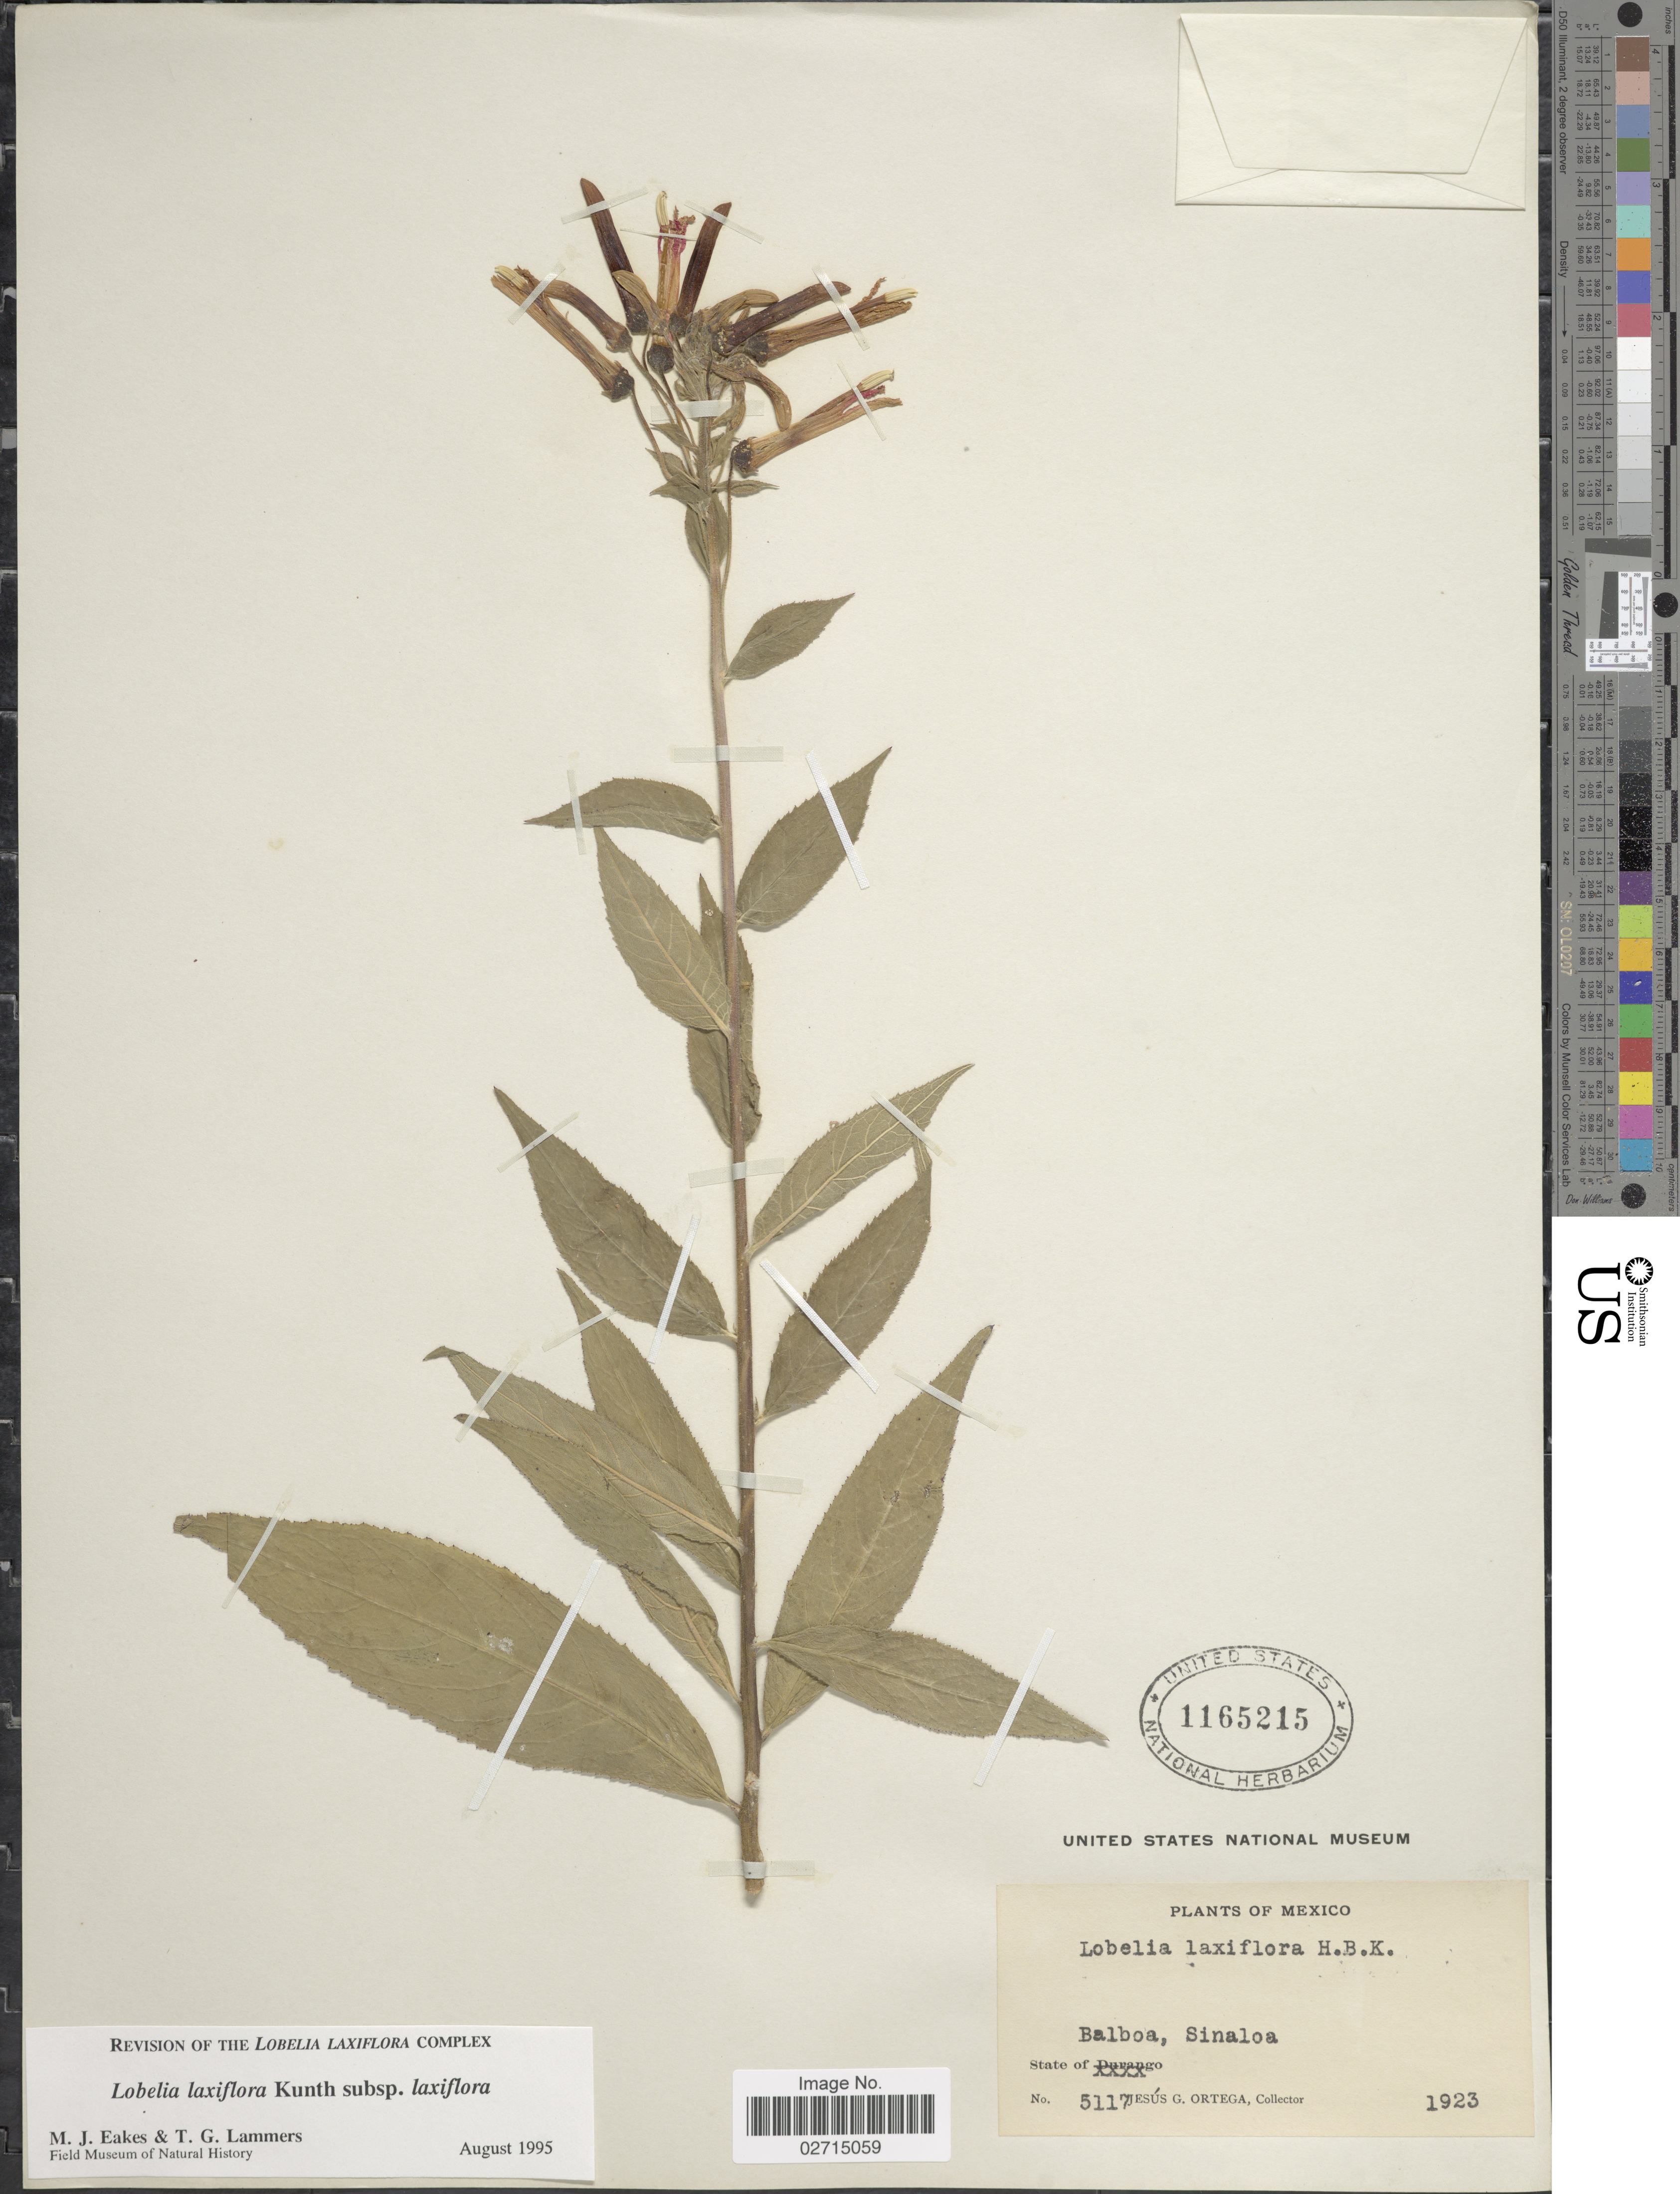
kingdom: Plantae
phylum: Tracheophyta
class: Magnoliopsida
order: Asterales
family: Campanulaceae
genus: Lobelia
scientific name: Lobelia laxiflora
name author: Kunth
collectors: J. Ortega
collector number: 5117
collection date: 1923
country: Mexico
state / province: Sinaloa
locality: Balboa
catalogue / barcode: US 1165215